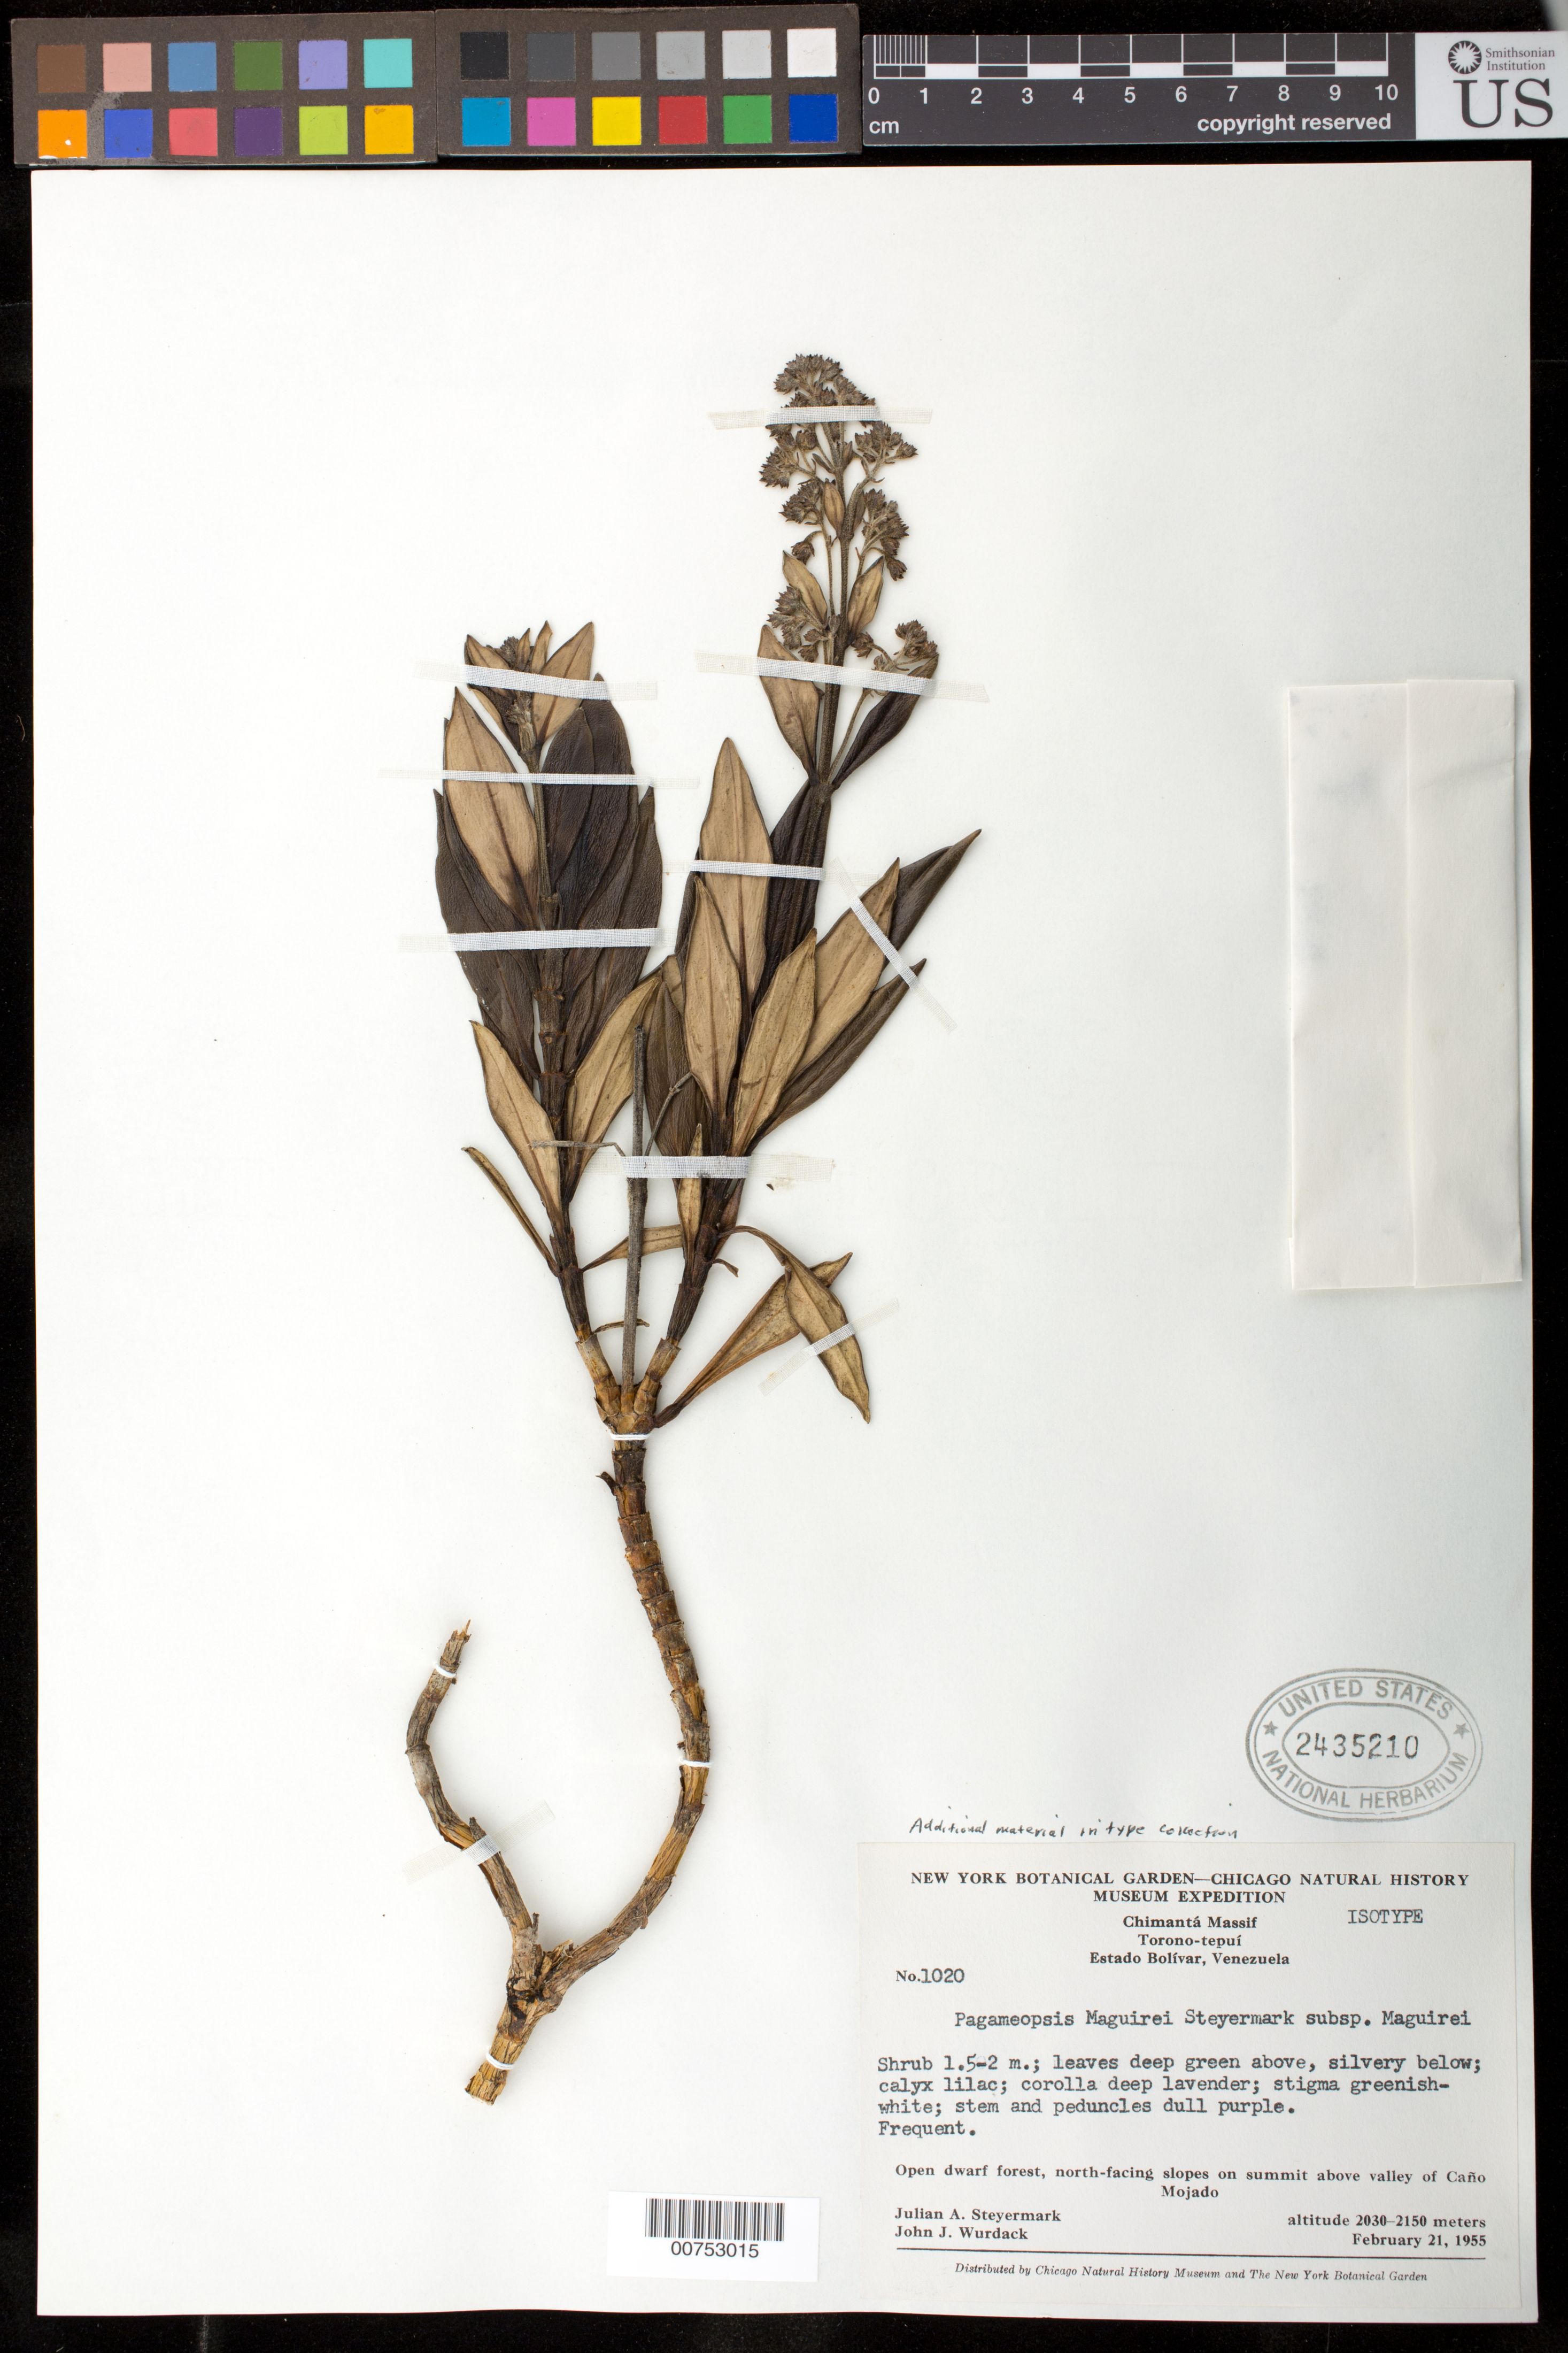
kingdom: Plantae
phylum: Tracheophyta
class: Magnoliopsida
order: Gentianales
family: Rubiaceae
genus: Pagameopsis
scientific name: Pagameopsis maguirei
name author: Steyerm.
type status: Isotype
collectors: J. Steyermark & J. J. Wurdack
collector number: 1020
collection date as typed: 21-Feb-55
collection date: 1955-02-21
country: Venezuela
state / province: Bolívar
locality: Chimantá Massif, Torono-tepuí, above valley of Caño Mojado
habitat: Open dwarf forest, north-facing slopes on summit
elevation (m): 2030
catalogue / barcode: US 2435210